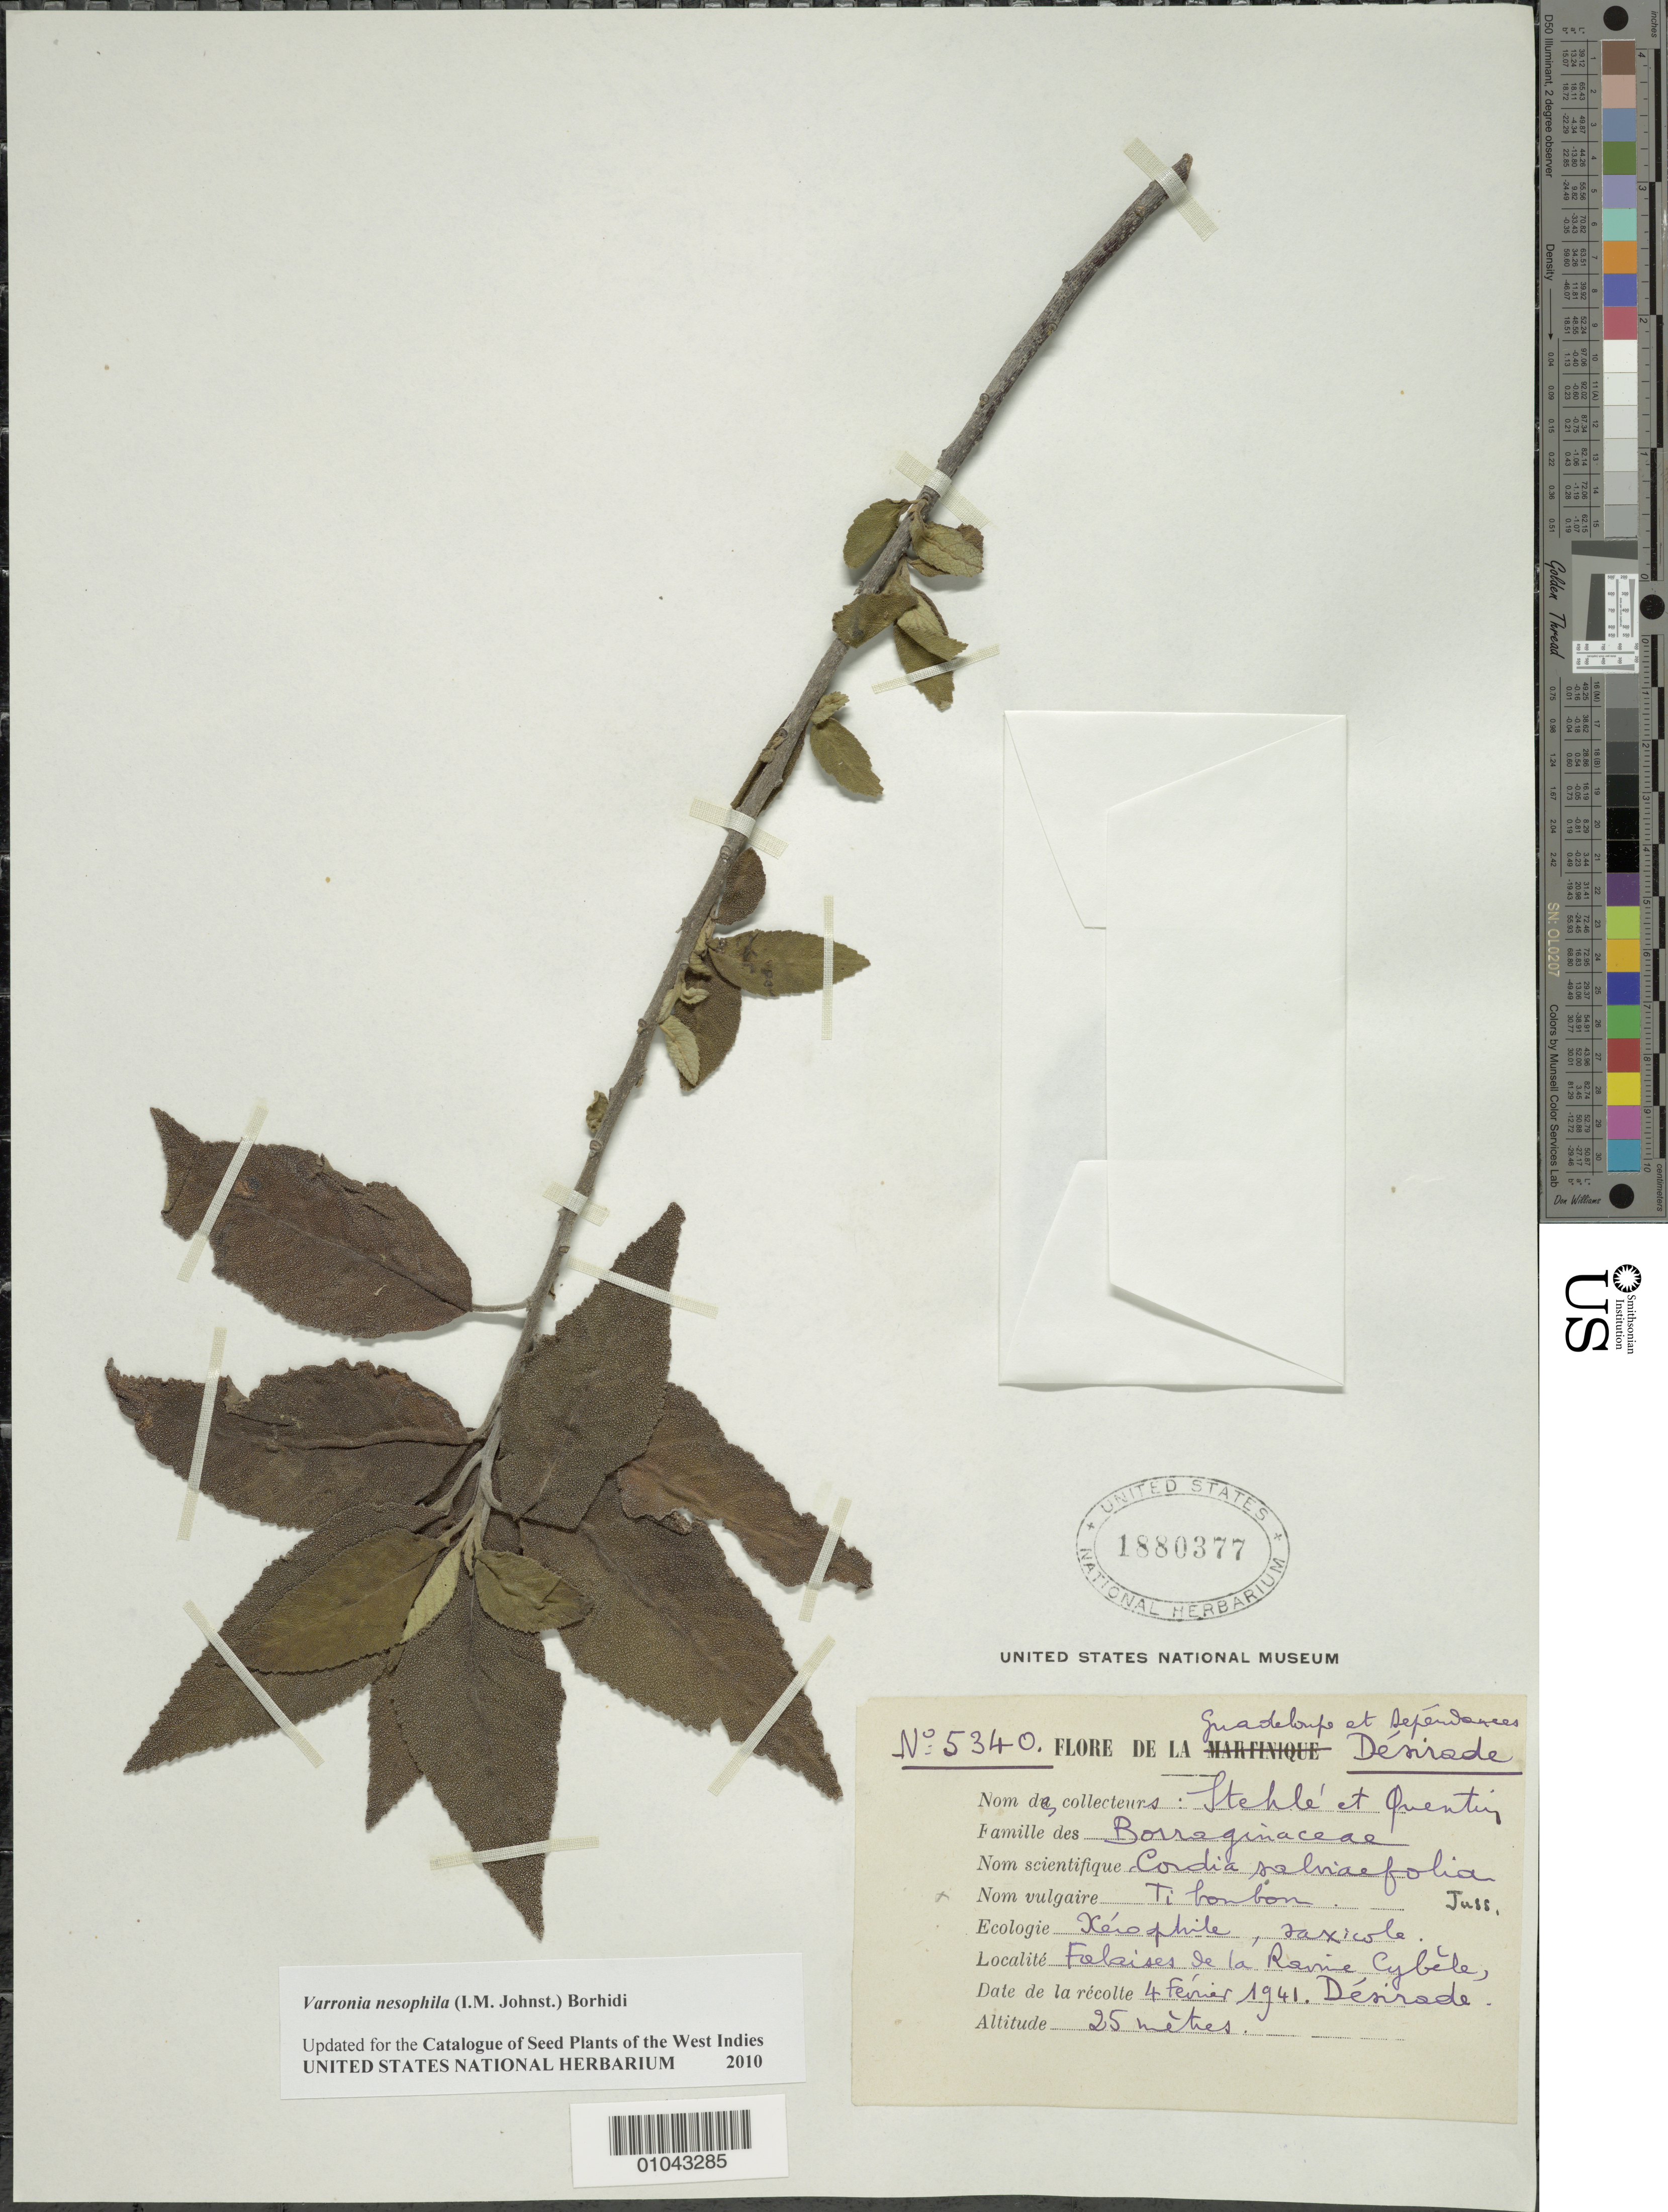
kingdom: Plantae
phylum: Tracheophyta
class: Magnoliopsida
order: Boraginales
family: Cordiaceae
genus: Varronia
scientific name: Varronia nesophila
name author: (I.M. Johnst.) Borhidi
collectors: H. Stehlé & -. Quentin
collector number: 5340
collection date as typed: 04 Feb 1941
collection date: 1941-02-04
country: Guadeloupe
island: La Désirade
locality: Falaises de la Ravine, Cybèle, Désirade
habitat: Xérophile, saxicole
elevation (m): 25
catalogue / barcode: US 1880377